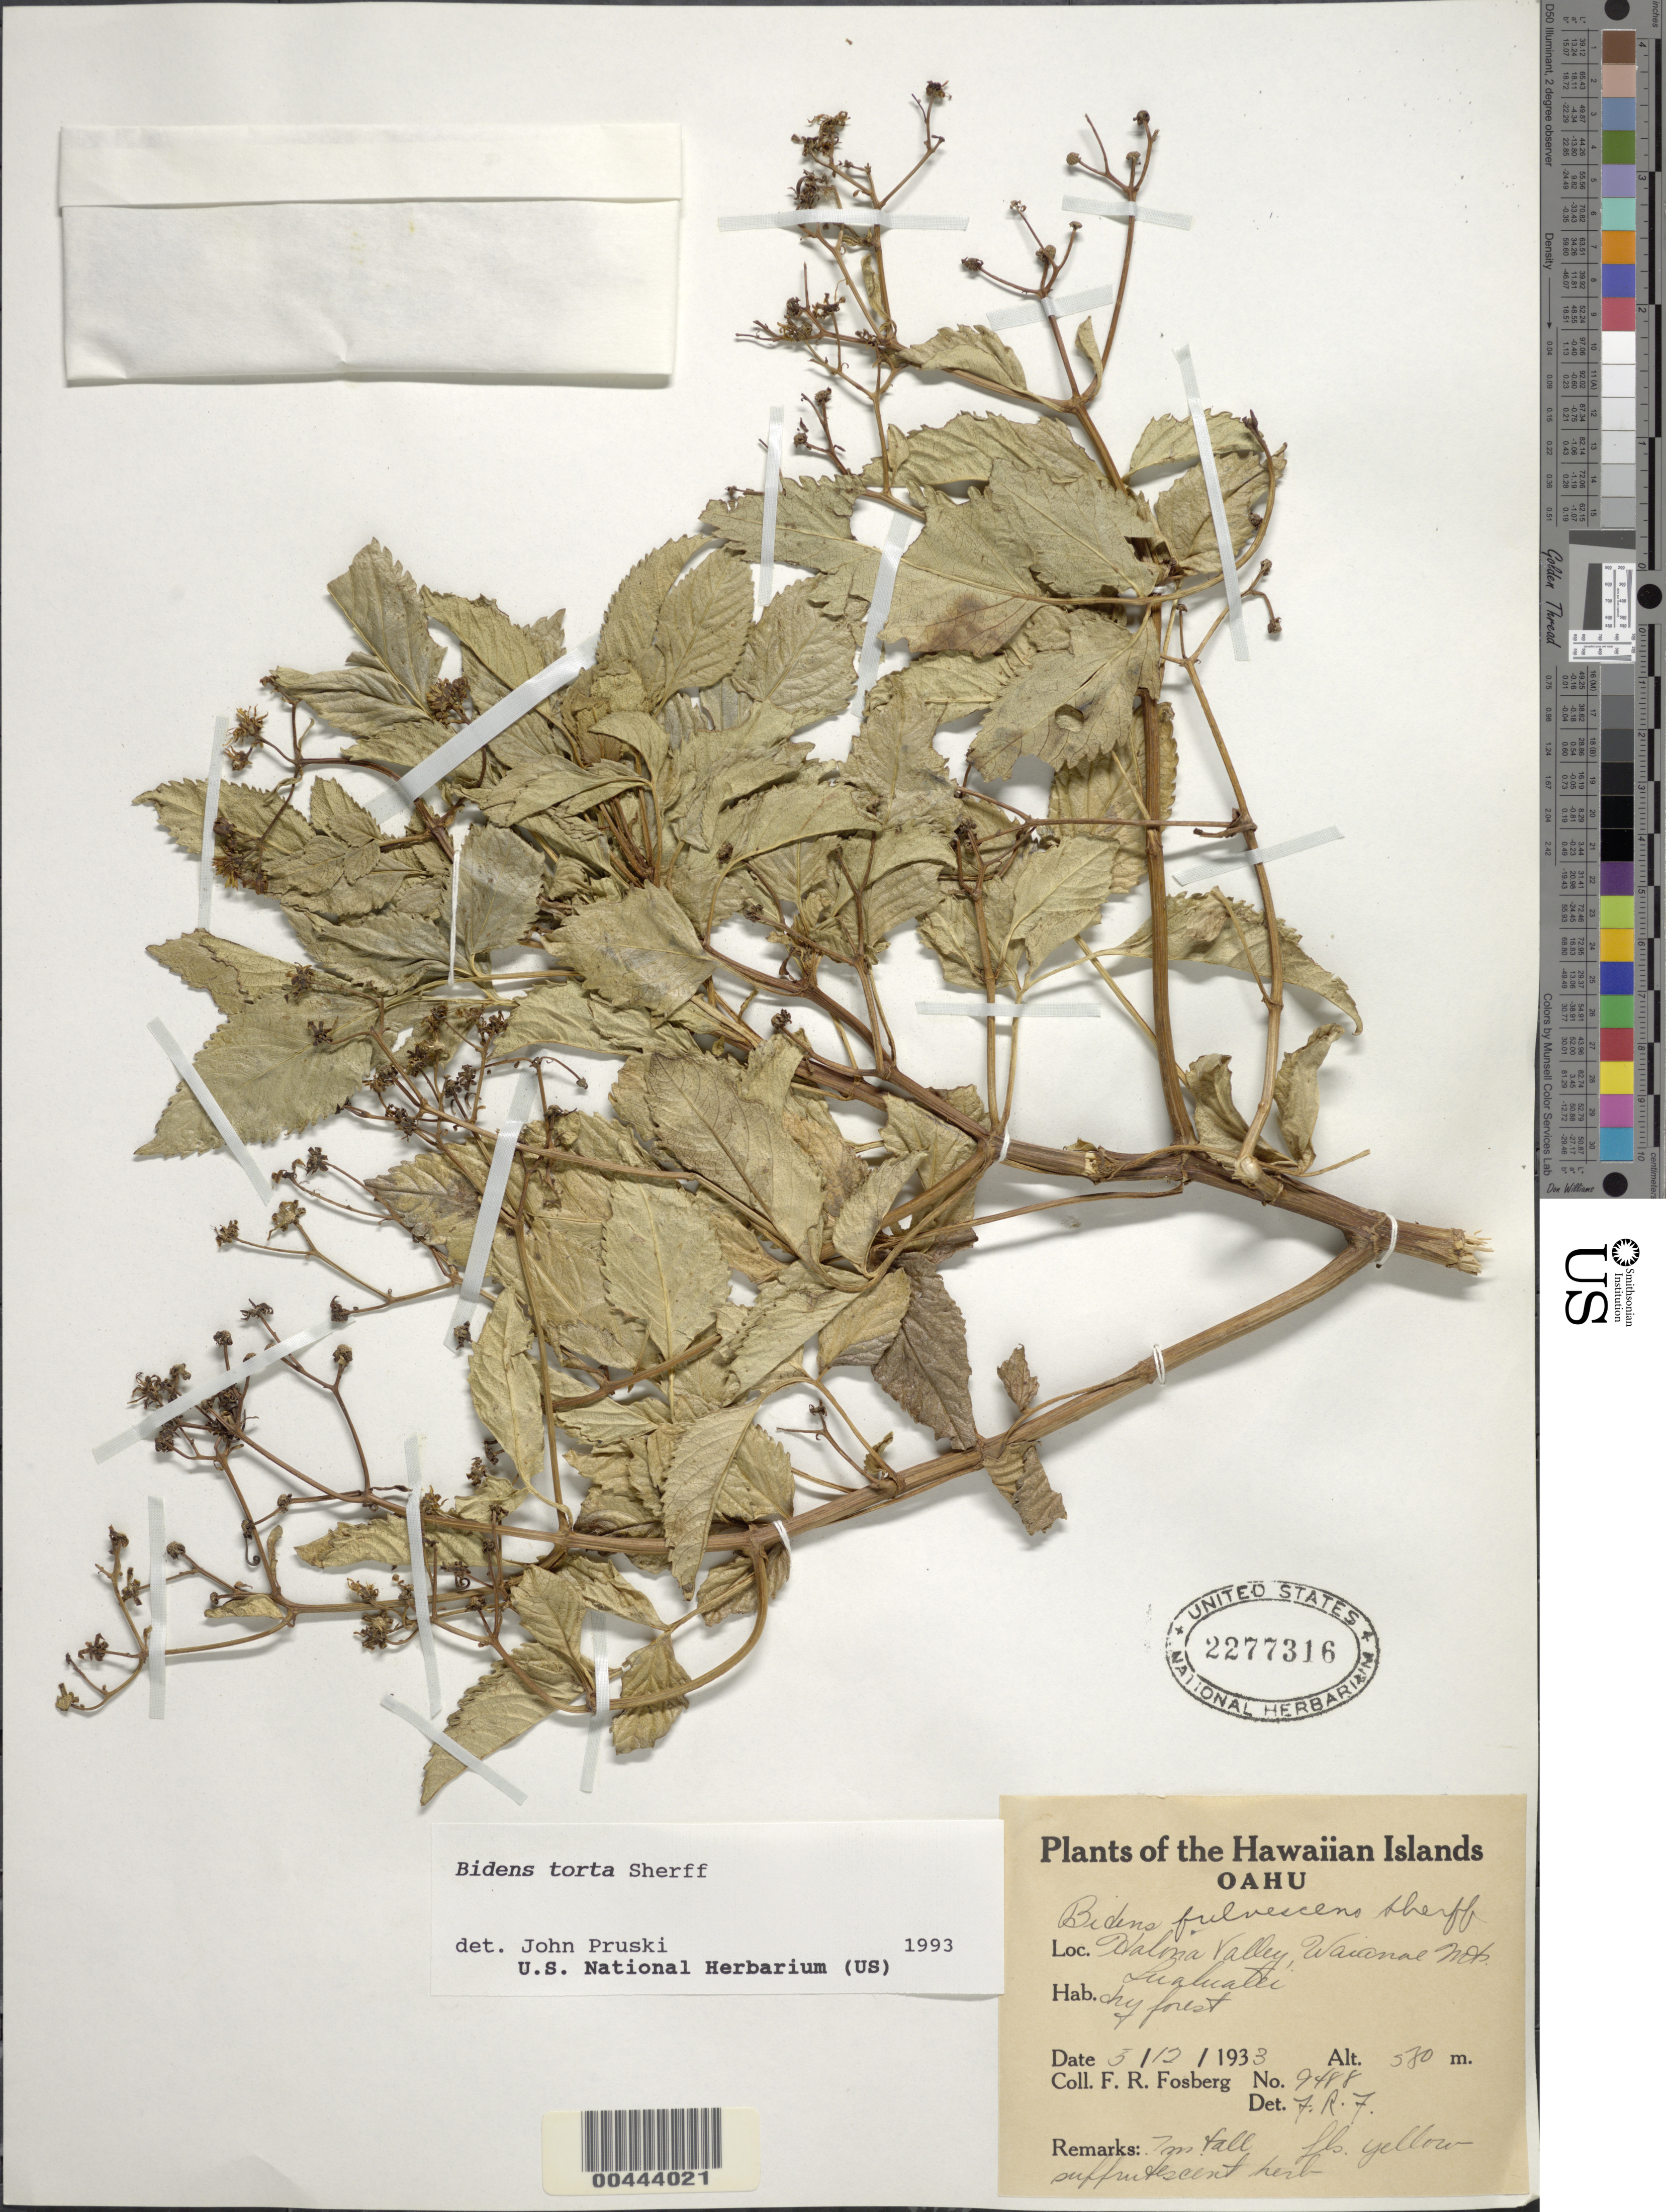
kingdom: Plantae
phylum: Tracheophyta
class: Magnoliopsida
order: Asterales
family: Asteraceae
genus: Bidens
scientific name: Bidens torta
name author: Sherff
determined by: Pruski, J. F.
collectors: F. R. Fosberg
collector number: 9488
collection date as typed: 12 May 1933 or 5 Dec 1933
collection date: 1933-05-12 or 1933-12-05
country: United States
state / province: Hawaii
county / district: Honolulu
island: Oahu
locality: Halina Valley, Waianae Mountains, Lualuatei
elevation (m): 580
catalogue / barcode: US 2277316